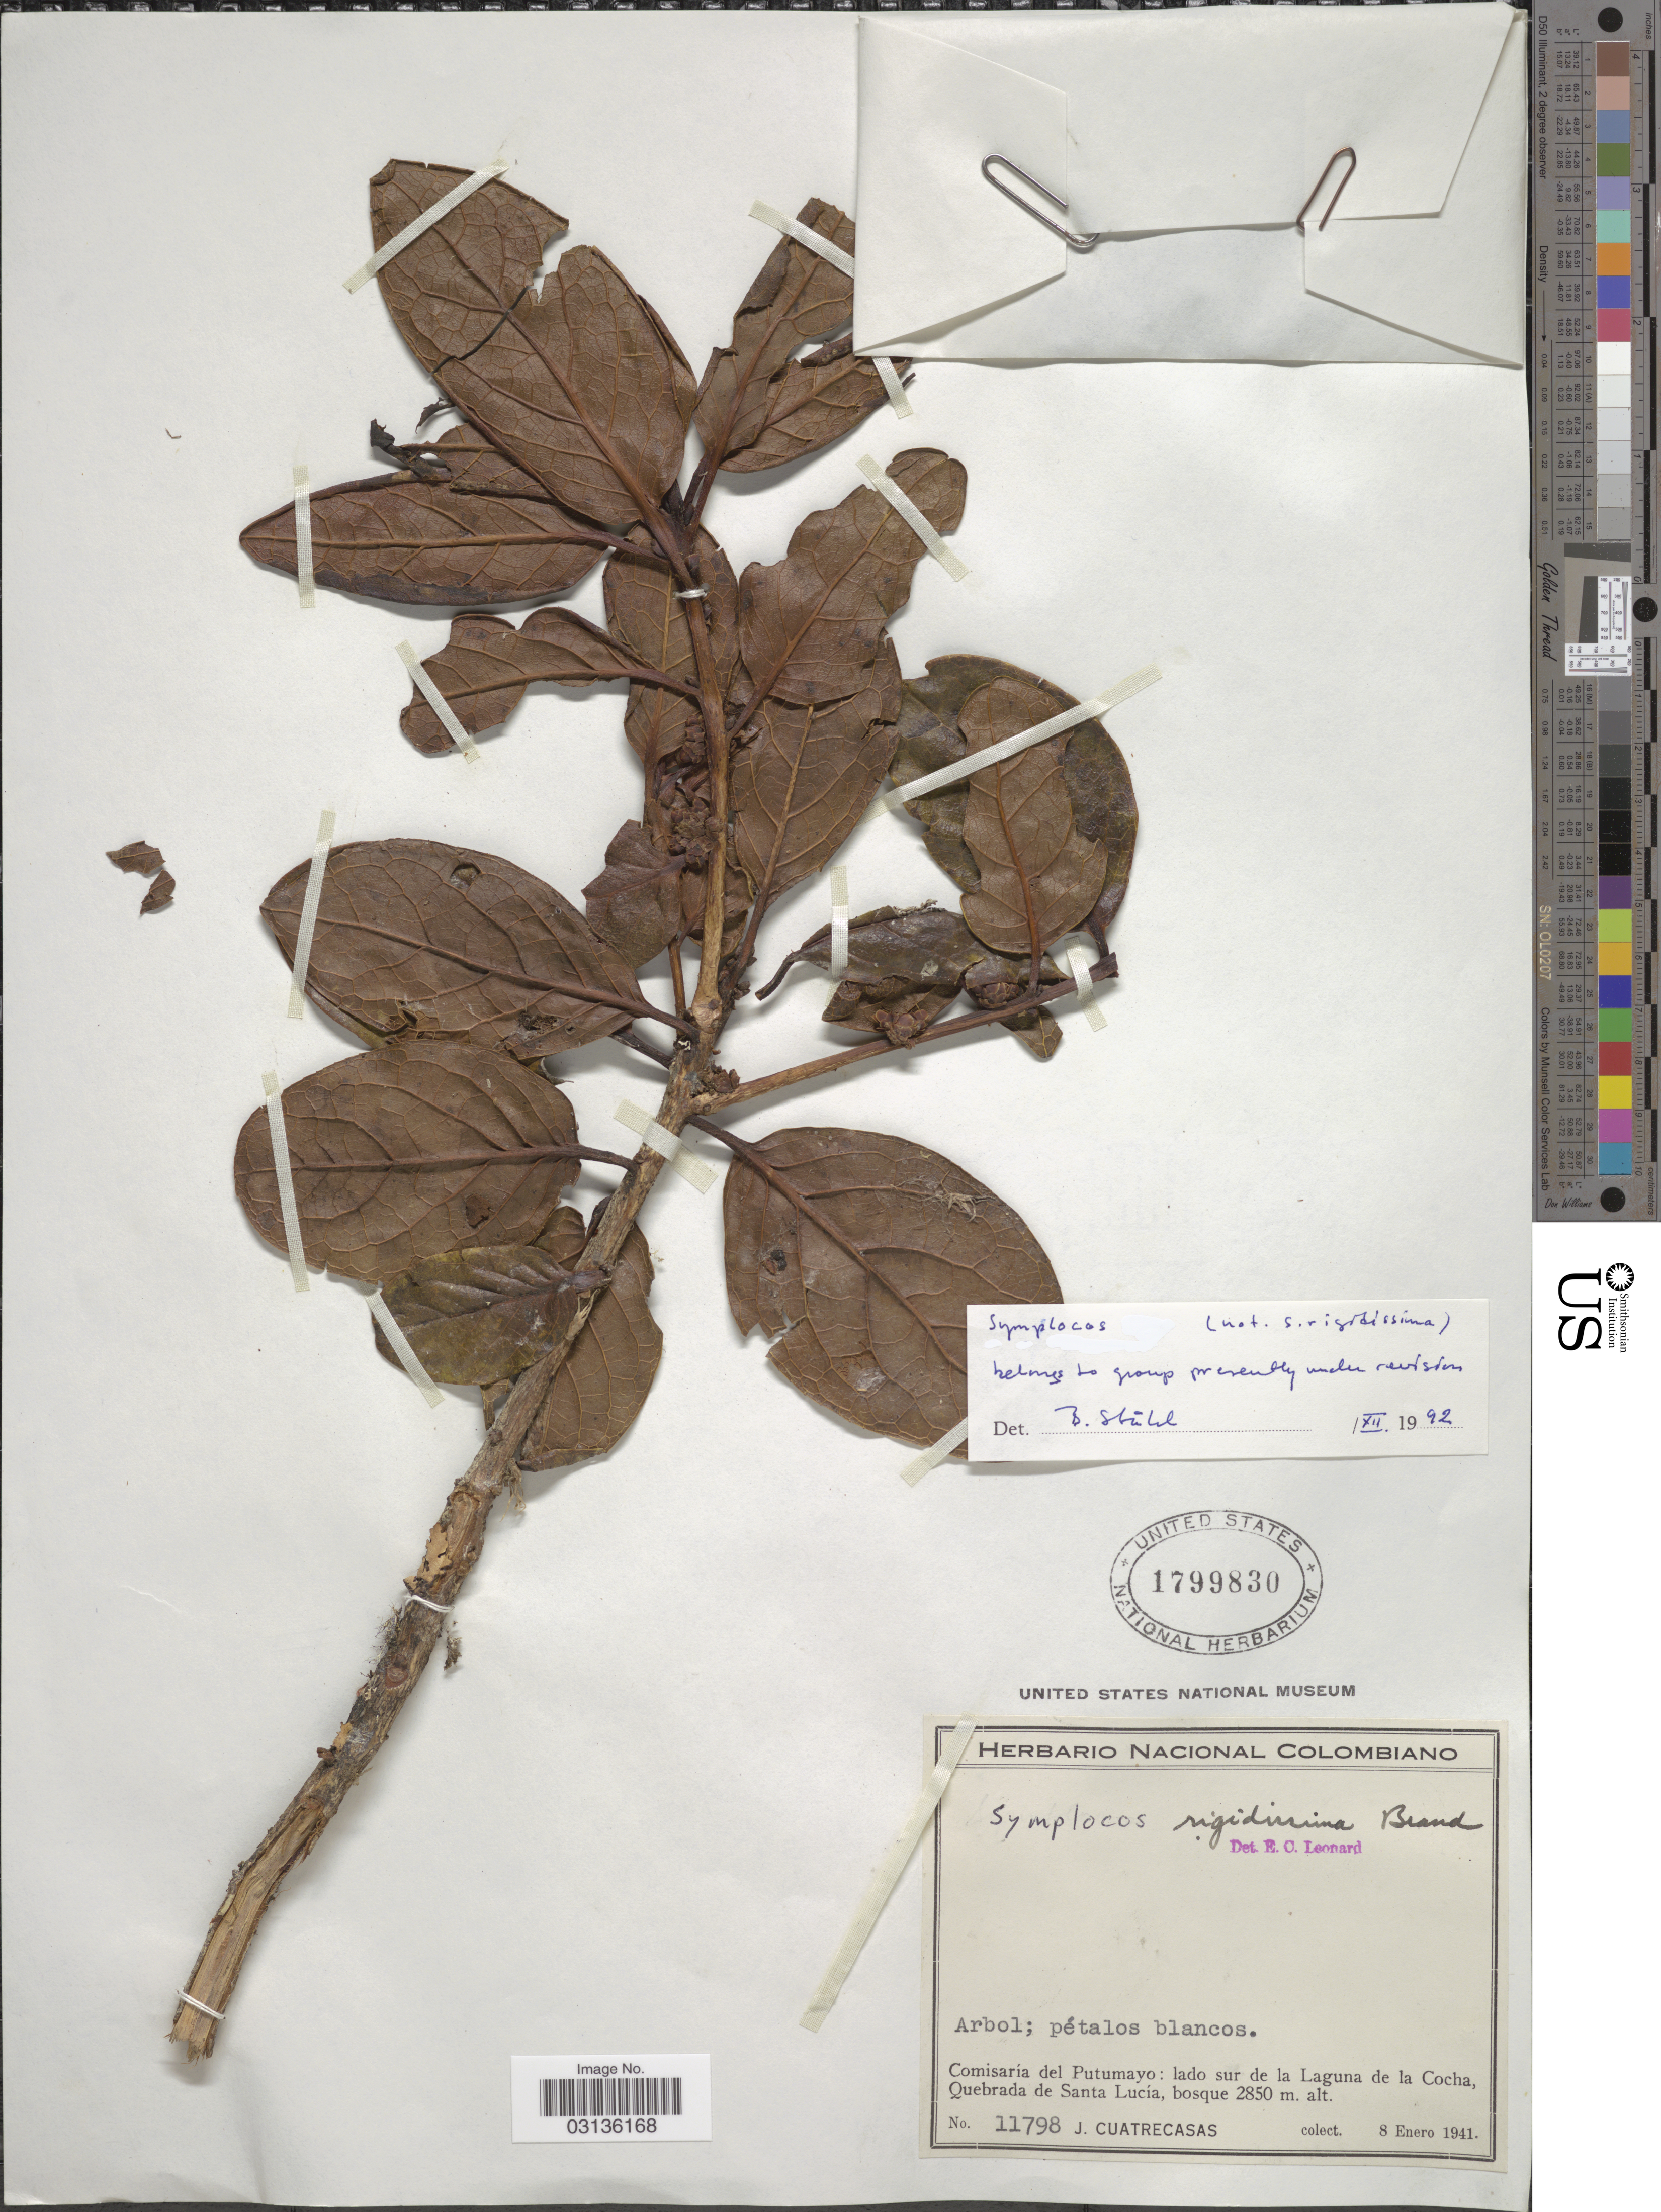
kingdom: Plantae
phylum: Tracheophyta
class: Magnoliopsida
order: Ericales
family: Symplocaceae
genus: Symplocos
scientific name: Symplocos sp.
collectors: J. Cuatrecasas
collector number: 11798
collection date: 1941-01-08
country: Colombia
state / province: Putumayo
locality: Comisaría del Putumayo: lado sur de la Laguna de la Cocha, Quebrada de Santa Lucía.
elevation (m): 2850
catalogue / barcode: US 1799830